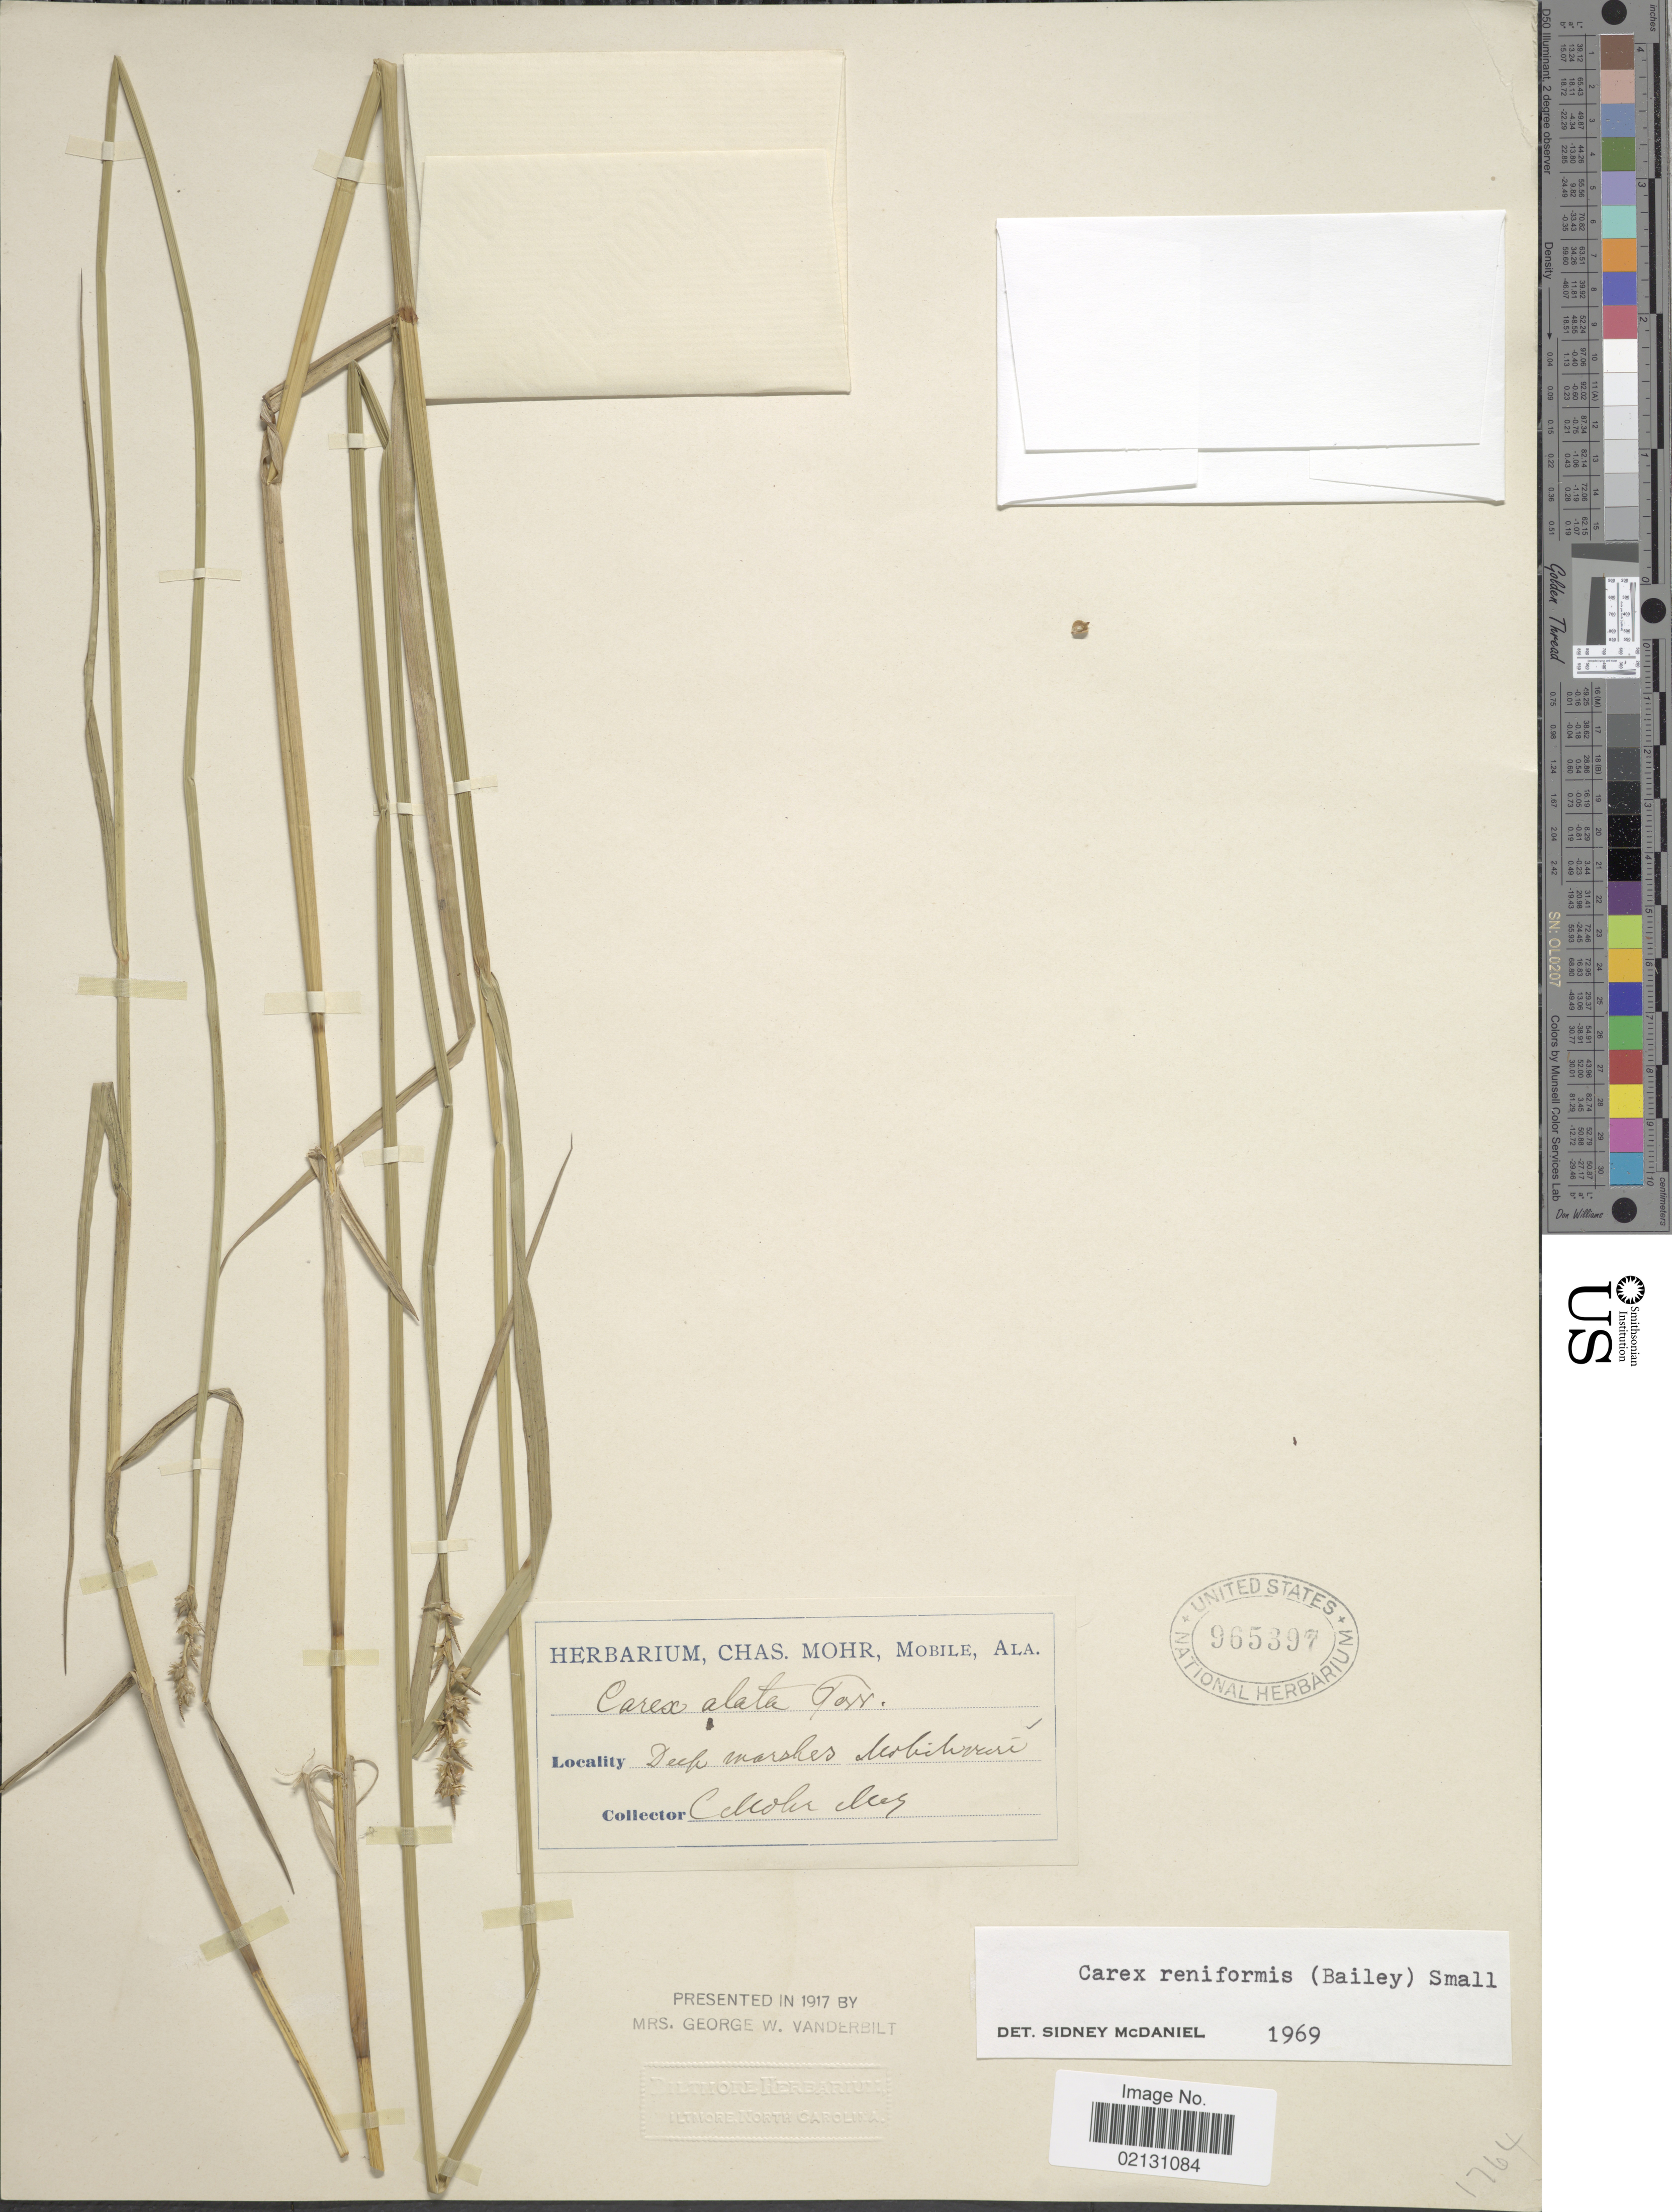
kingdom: Plantae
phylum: Tracheophyta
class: Liliopsida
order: Poales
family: Cyperaceae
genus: Carex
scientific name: Carex reniformis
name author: (L.H. Bailey) Small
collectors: C. T. Mohr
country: United States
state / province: Alabama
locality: Deep marshes, Mobile river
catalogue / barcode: US 965397